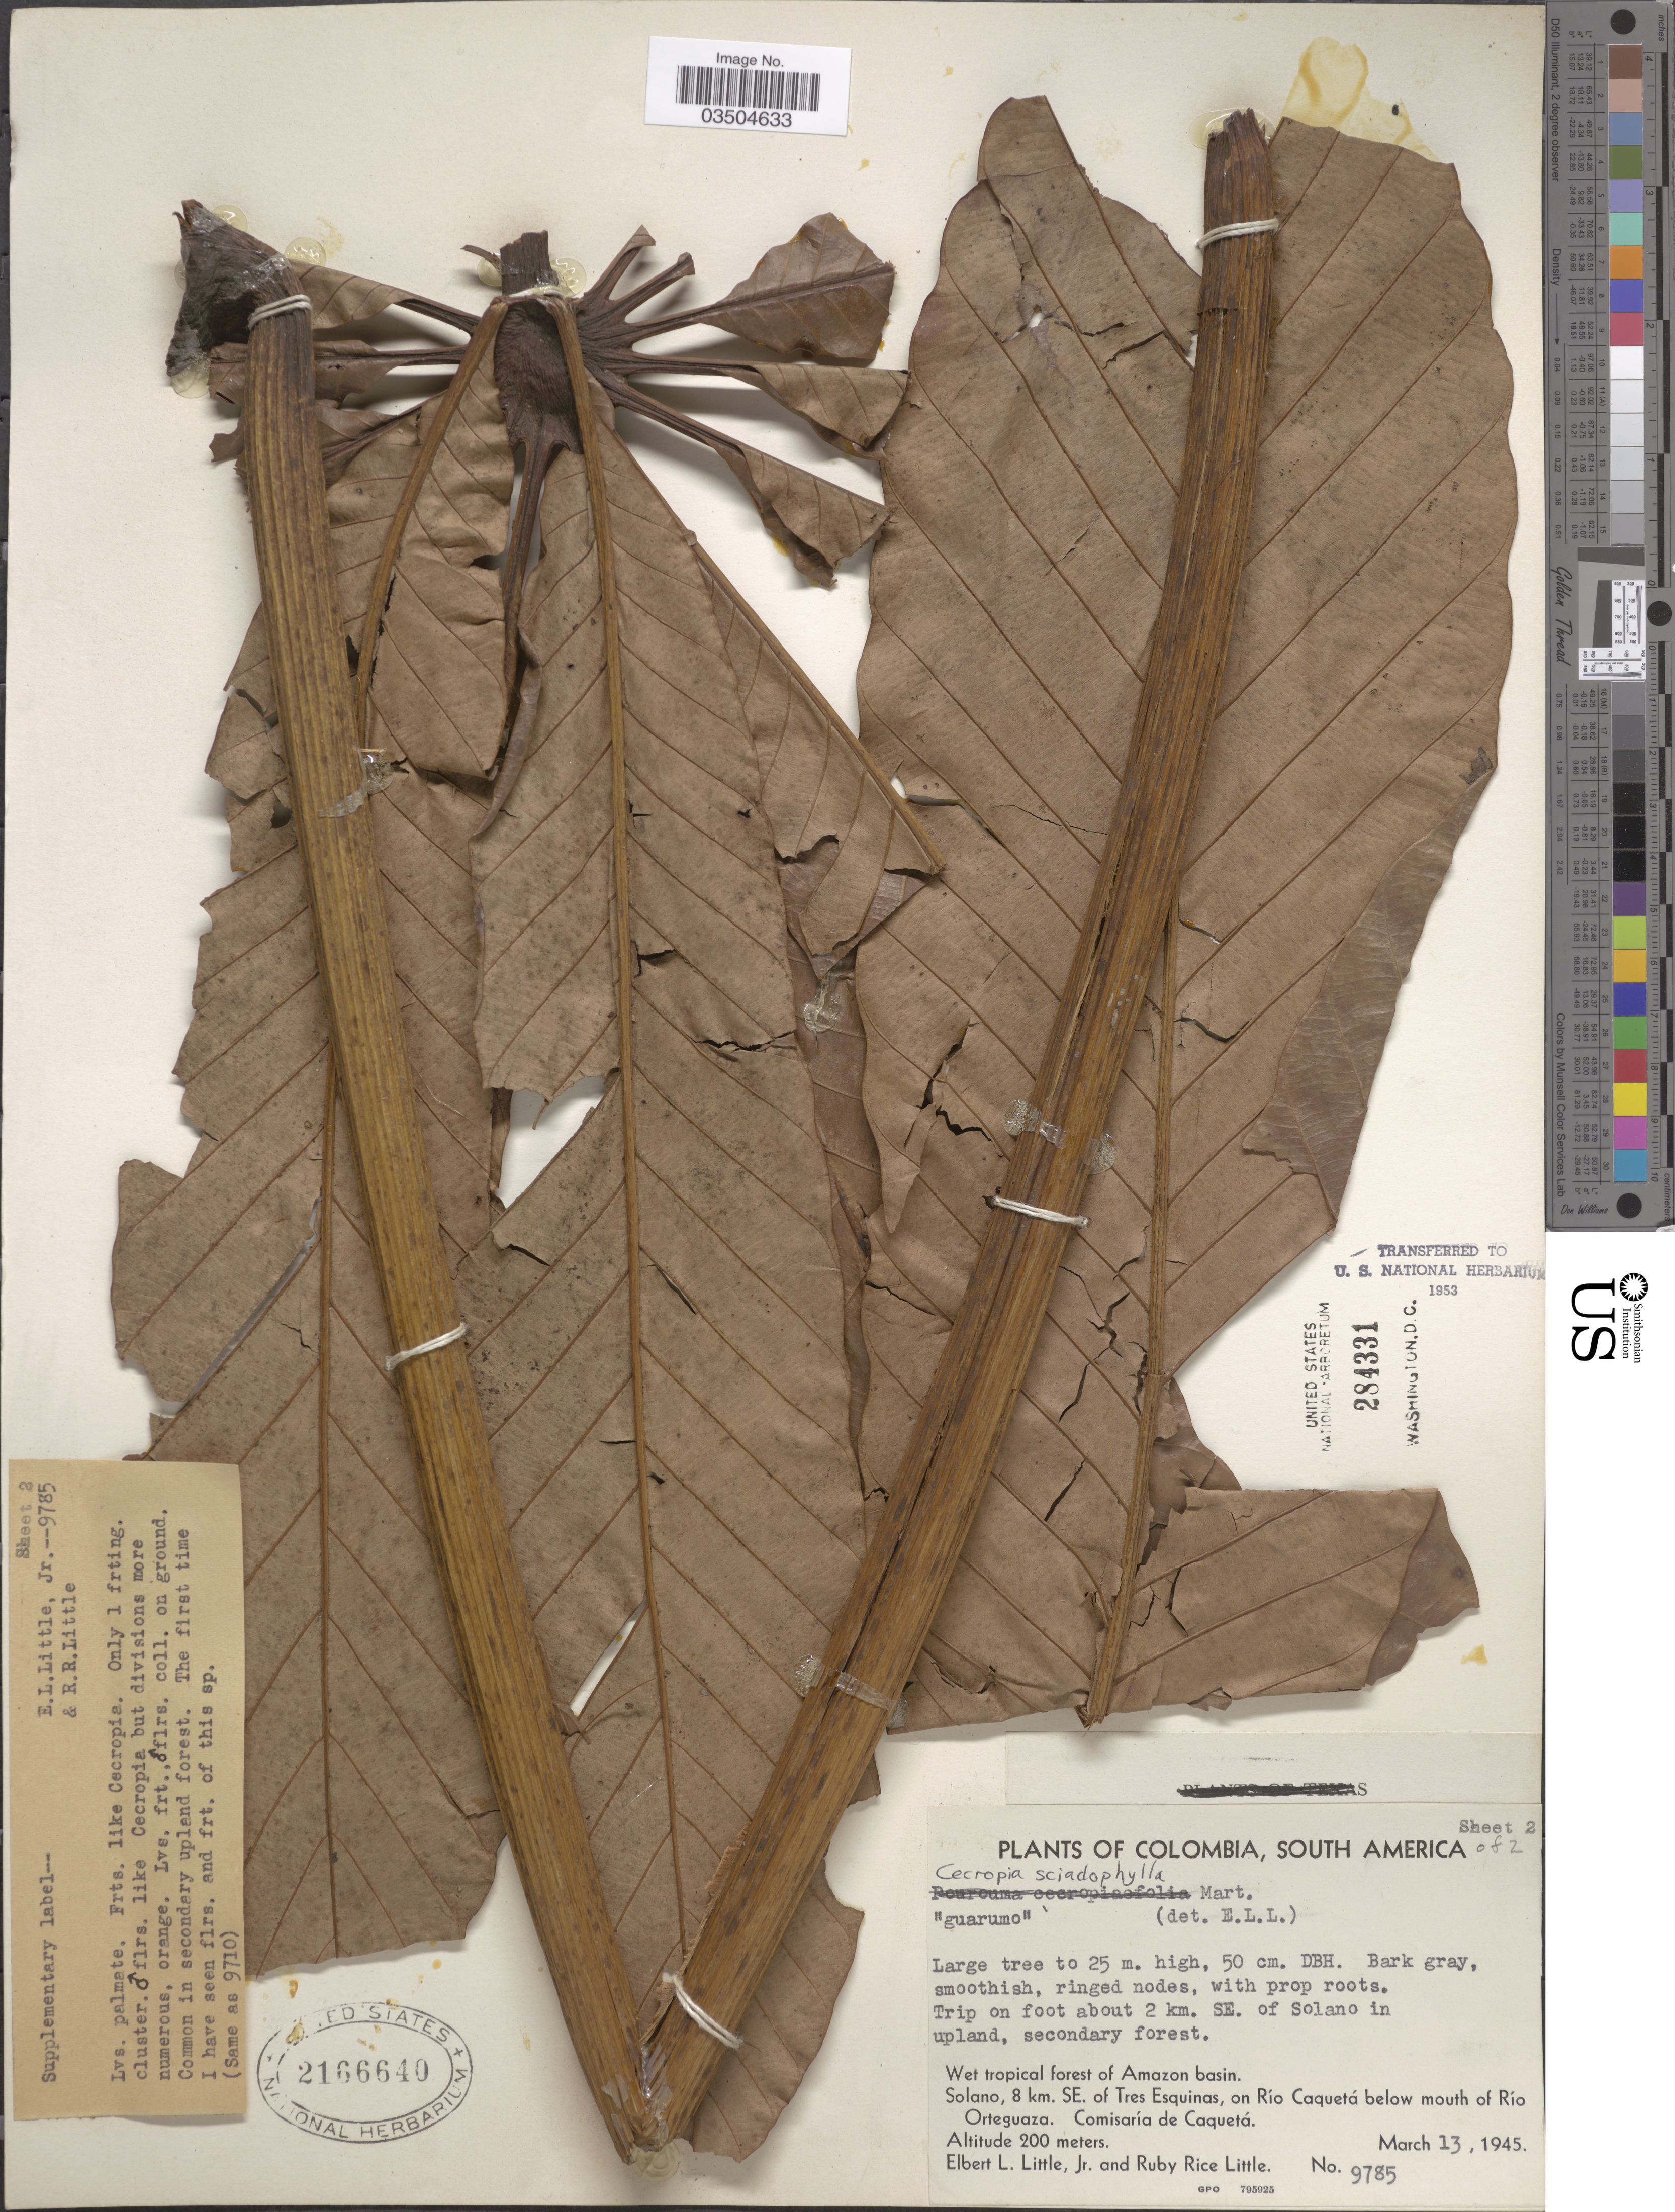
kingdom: Plantae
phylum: Tracheophyta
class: Magnoliopsida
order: Rosales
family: Urticaceae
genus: Cecropia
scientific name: Cecropia sciadophylla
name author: Mart.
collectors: E. L. Little & R. R. Little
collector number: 9785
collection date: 1945-03-13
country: Colombia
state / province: Caquetá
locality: Trip on foot about 2 km. SE. of Solano in upland. Wet tropical forest of Amazon basin. Solano, 8 km. SE. of Tres Esquinas, on Río Caquetá below mouth of Río Orteguaza. Comisaría de Caquetá.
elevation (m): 200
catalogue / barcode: US 2166640